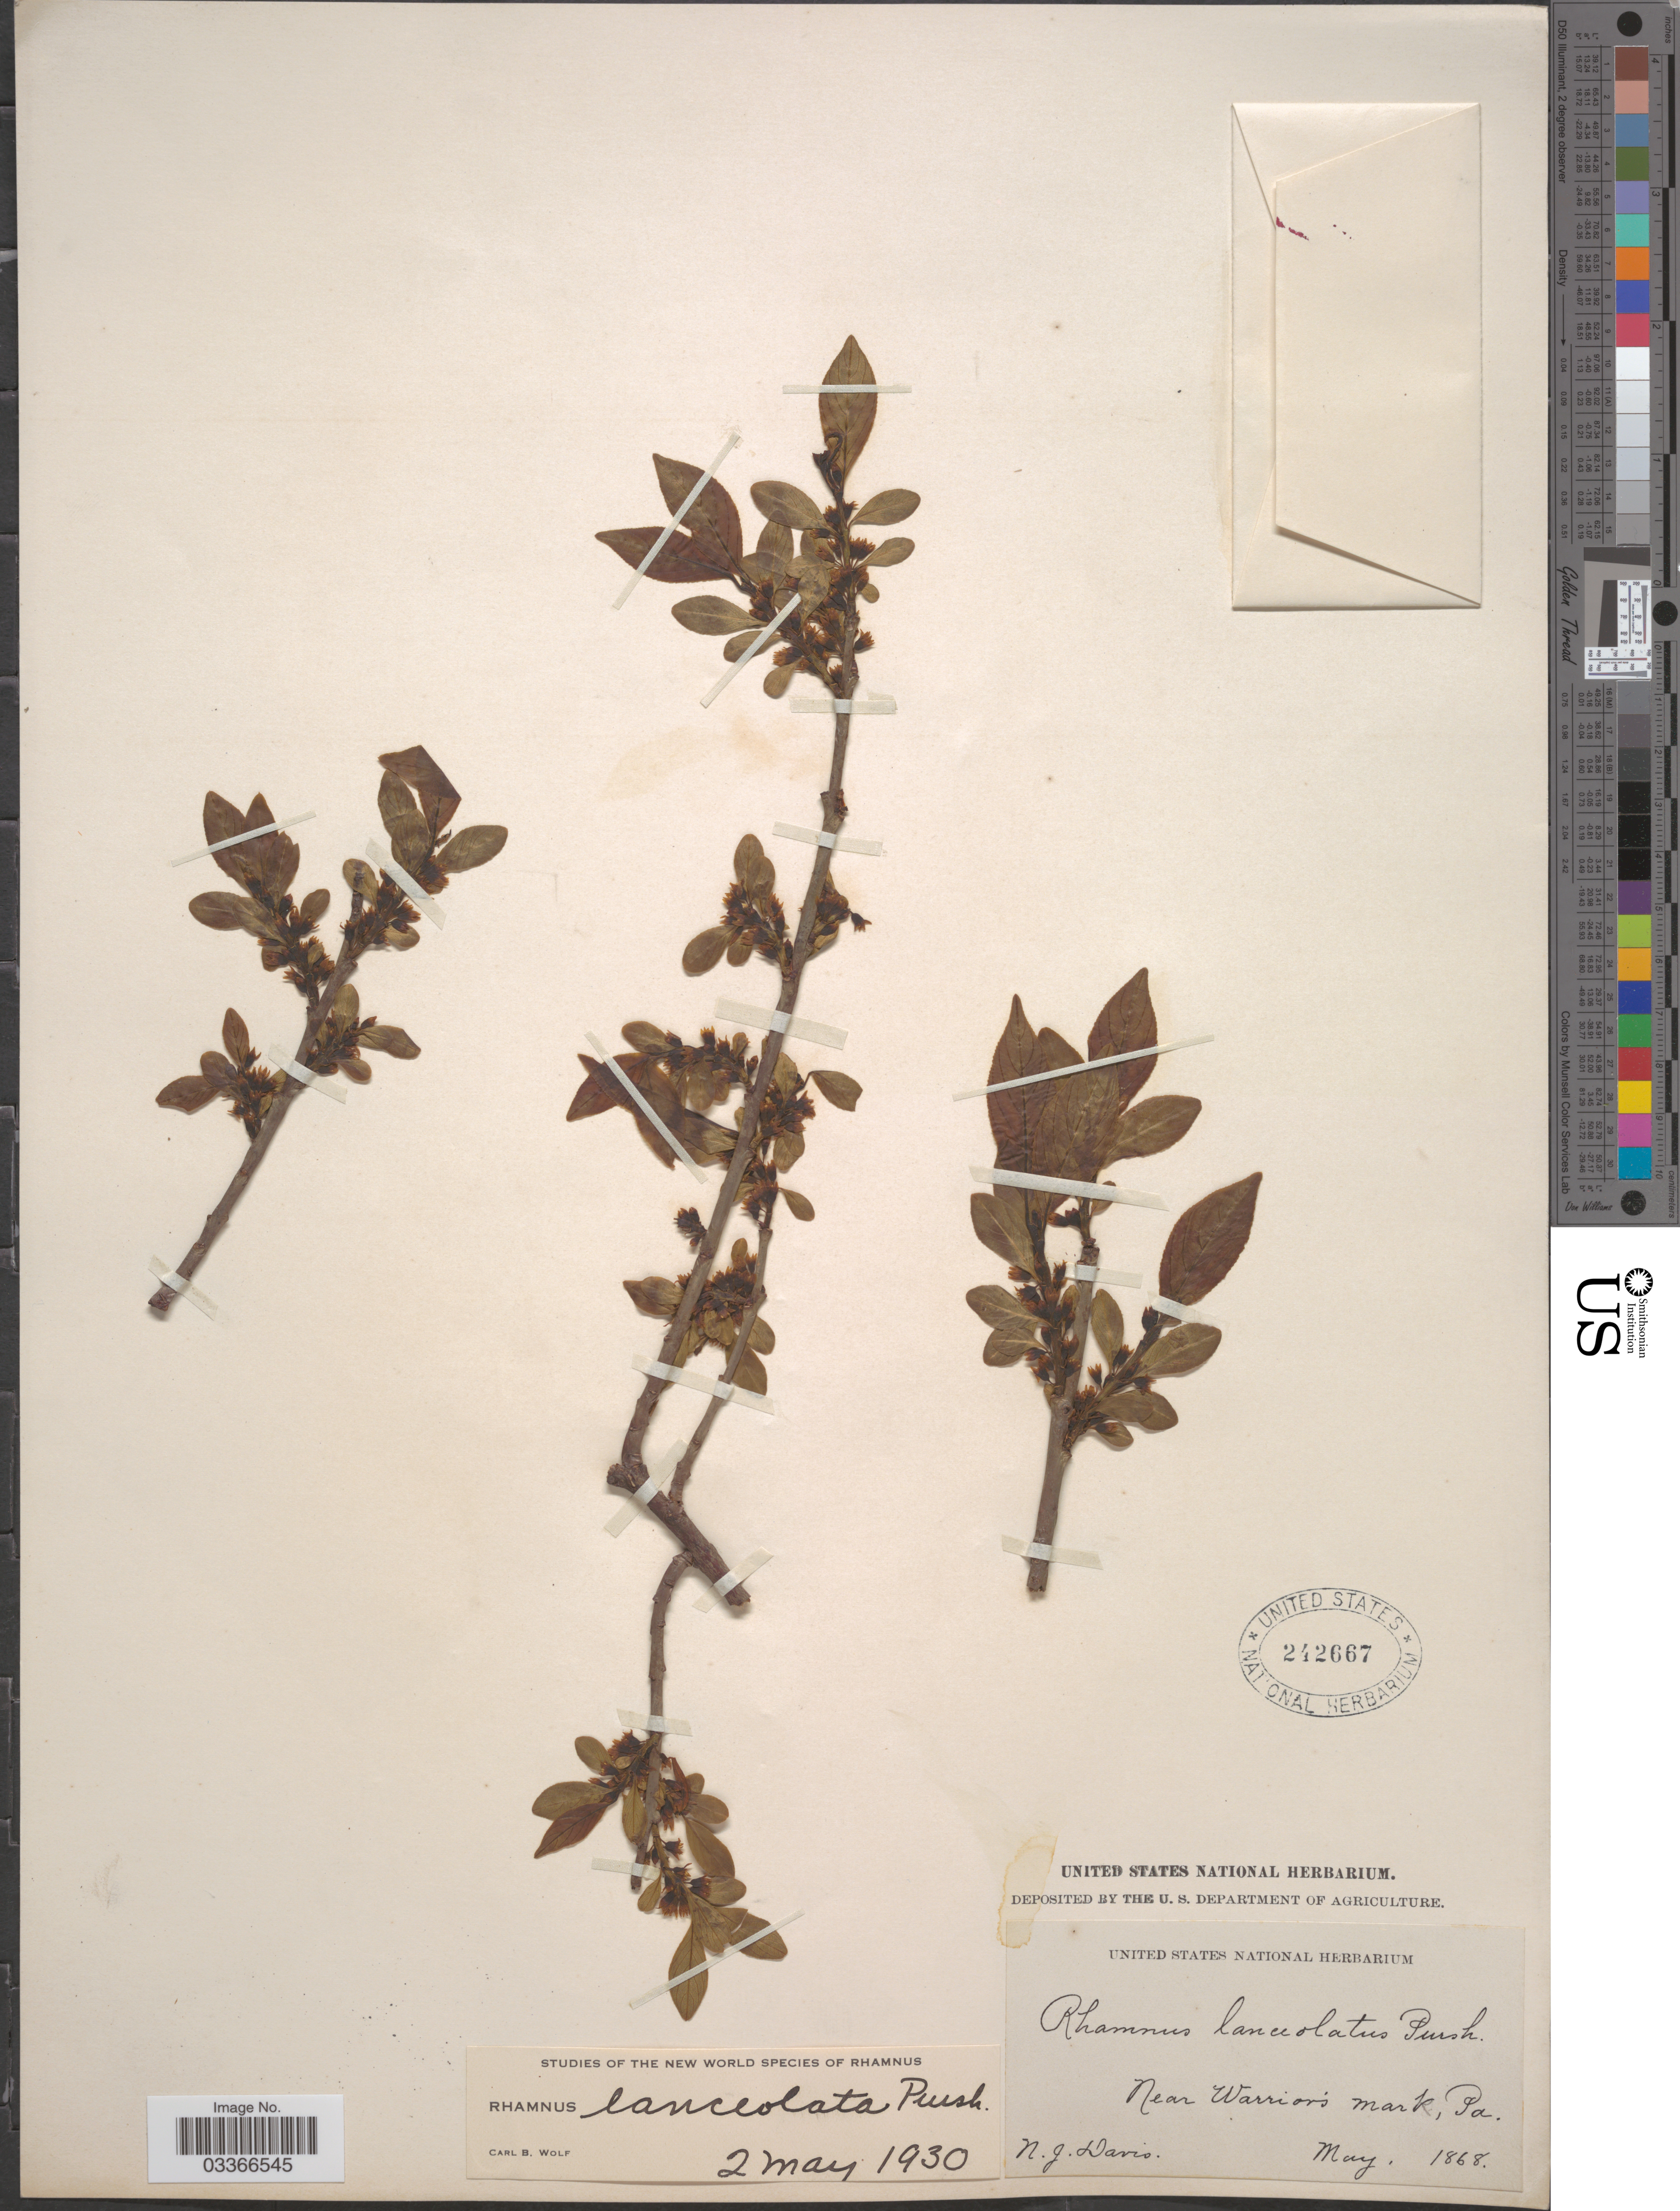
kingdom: Plantae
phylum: Tracheophyta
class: Magnoliopsida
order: Rosales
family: Rhamnaceae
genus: Rhamnus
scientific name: Rhamnus lanceolata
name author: Pursh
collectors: N. Davis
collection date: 1868-05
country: United States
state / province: Pennsylvania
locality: Near Warrior's Mark.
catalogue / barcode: US 242667